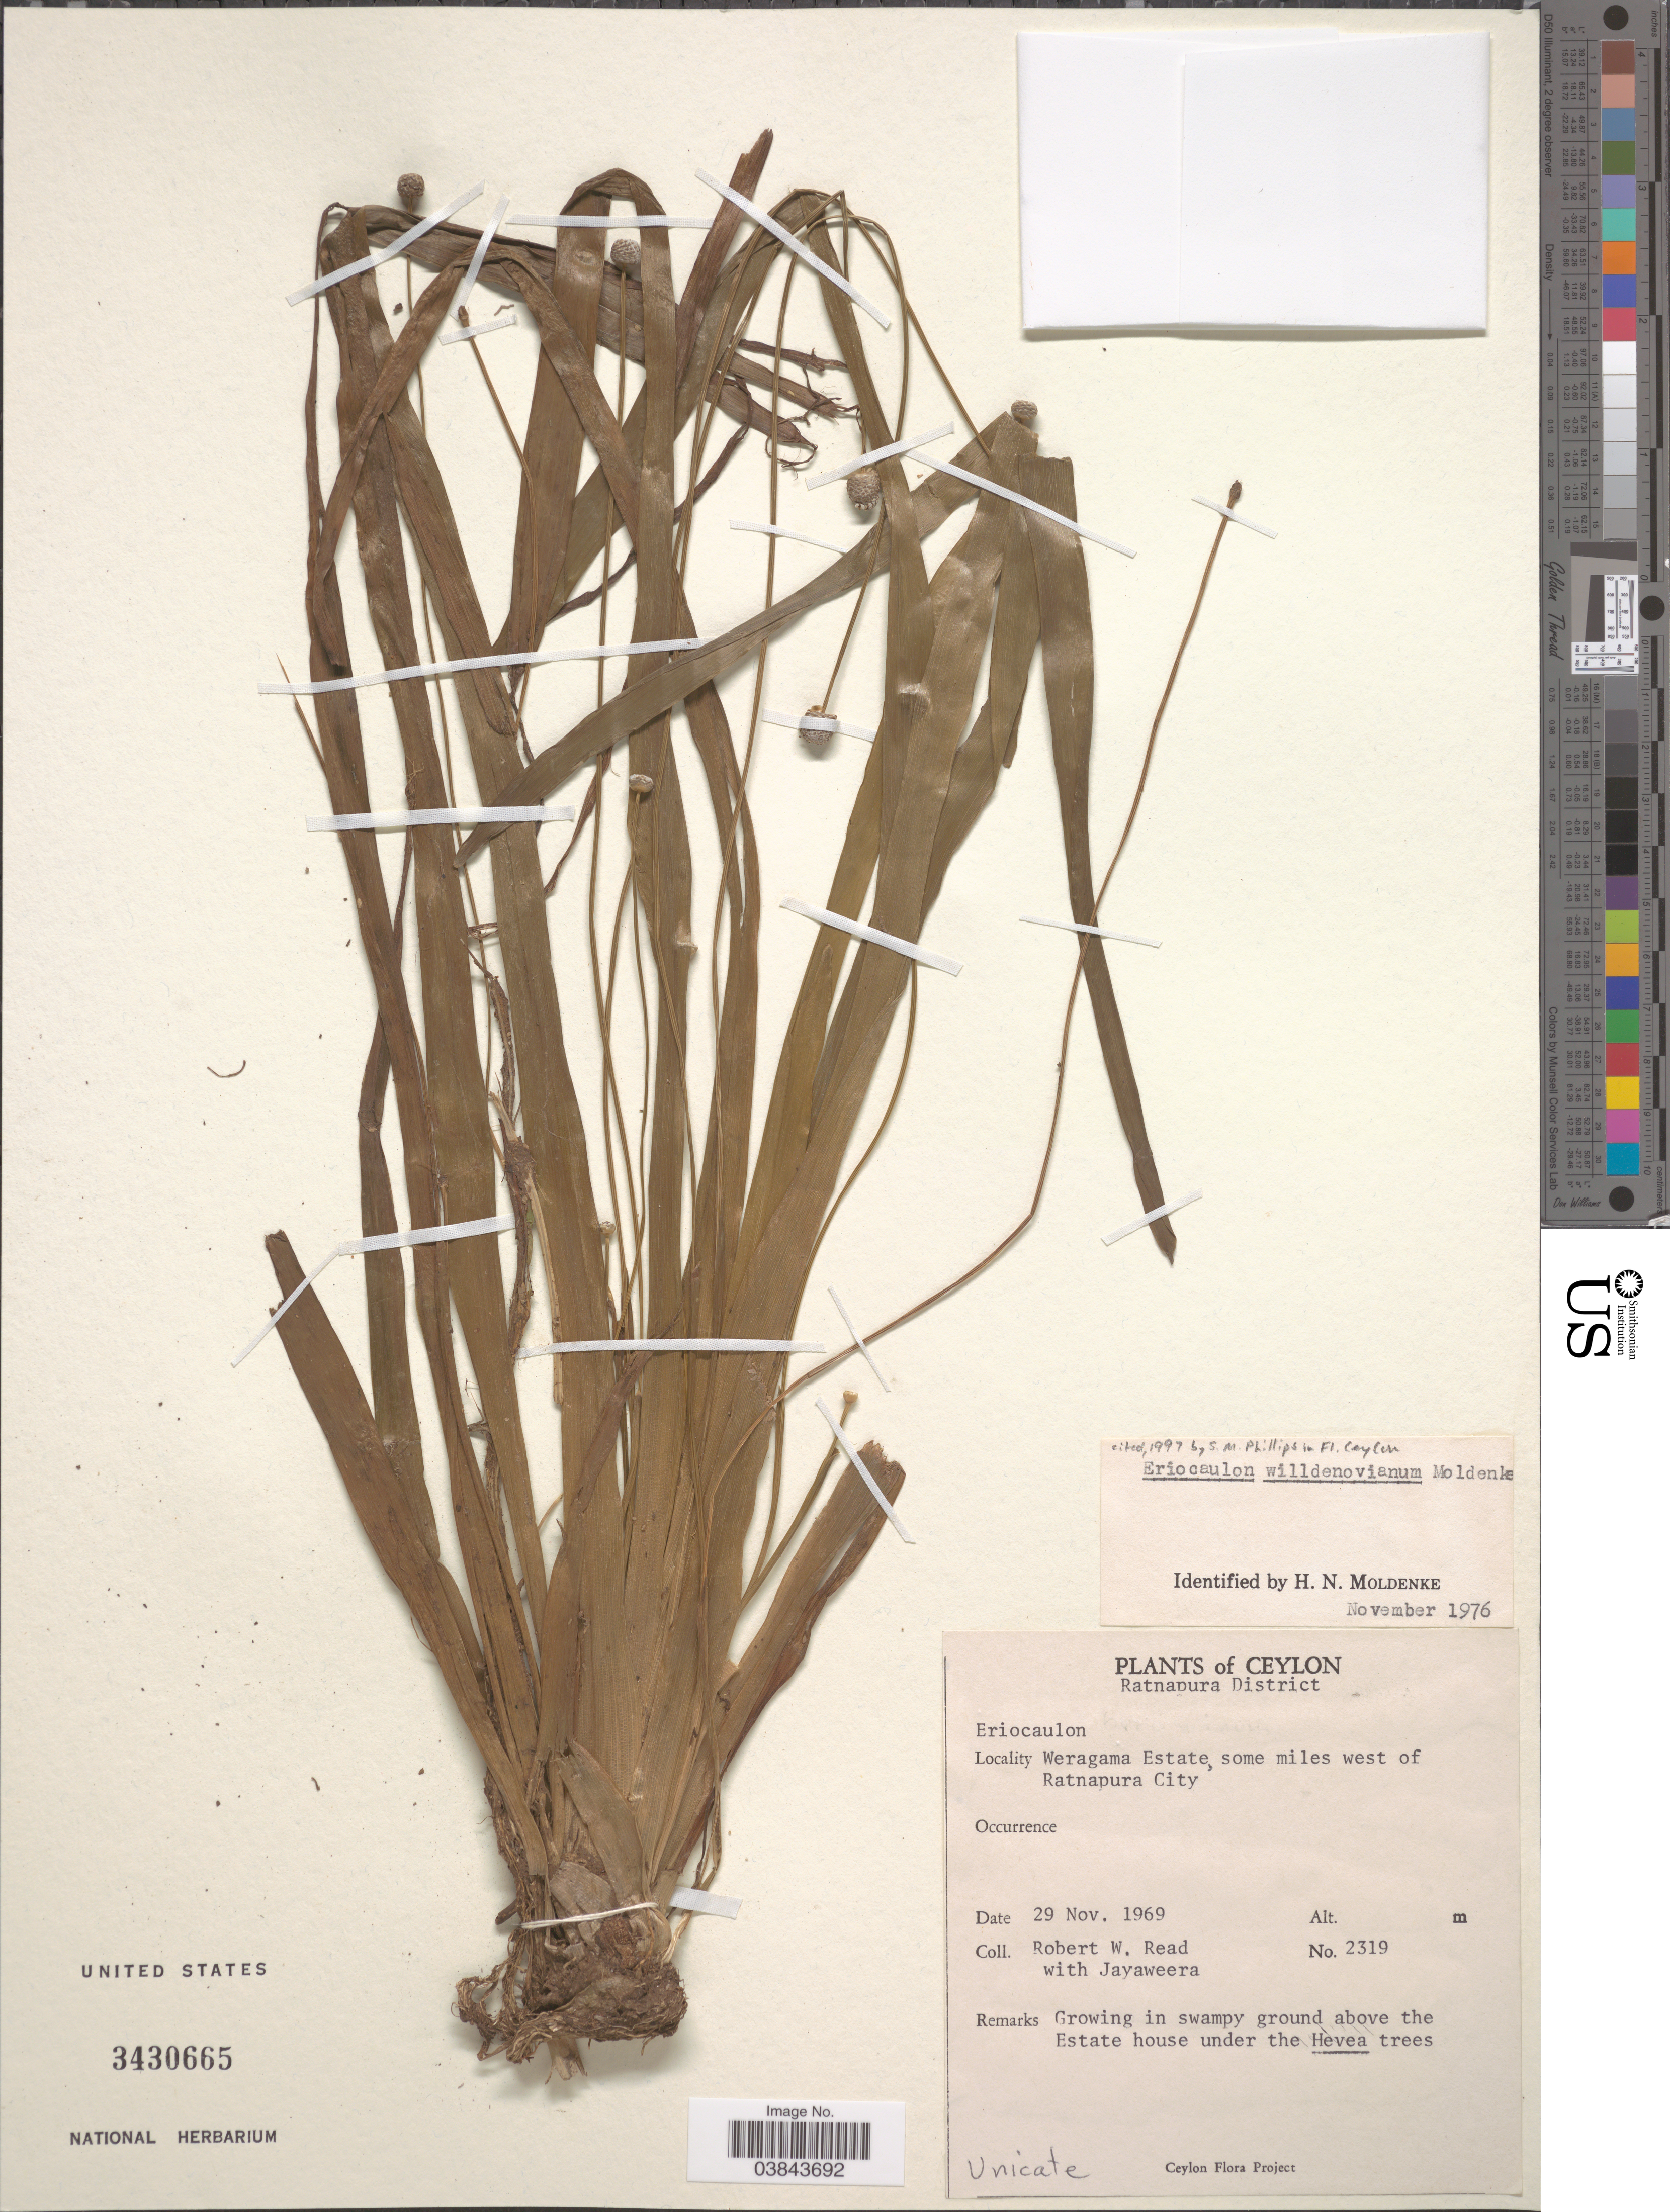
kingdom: Plantae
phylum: Tracheophyta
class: Liliopsida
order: Poales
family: Eriocaulaceae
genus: Eriocaulon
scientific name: Eriocaulon willdenovianum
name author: Moldenke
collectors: R. W. Read & -. Jayaweera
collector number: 2319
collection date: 1969-11-29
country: Sri Lanka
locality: Ceylon. Ratnapura District. Weragama Estate, some miles west of Ratnapura City. In swampy ground above the Estate house under the Hevea trees.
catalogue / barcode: US 3430665